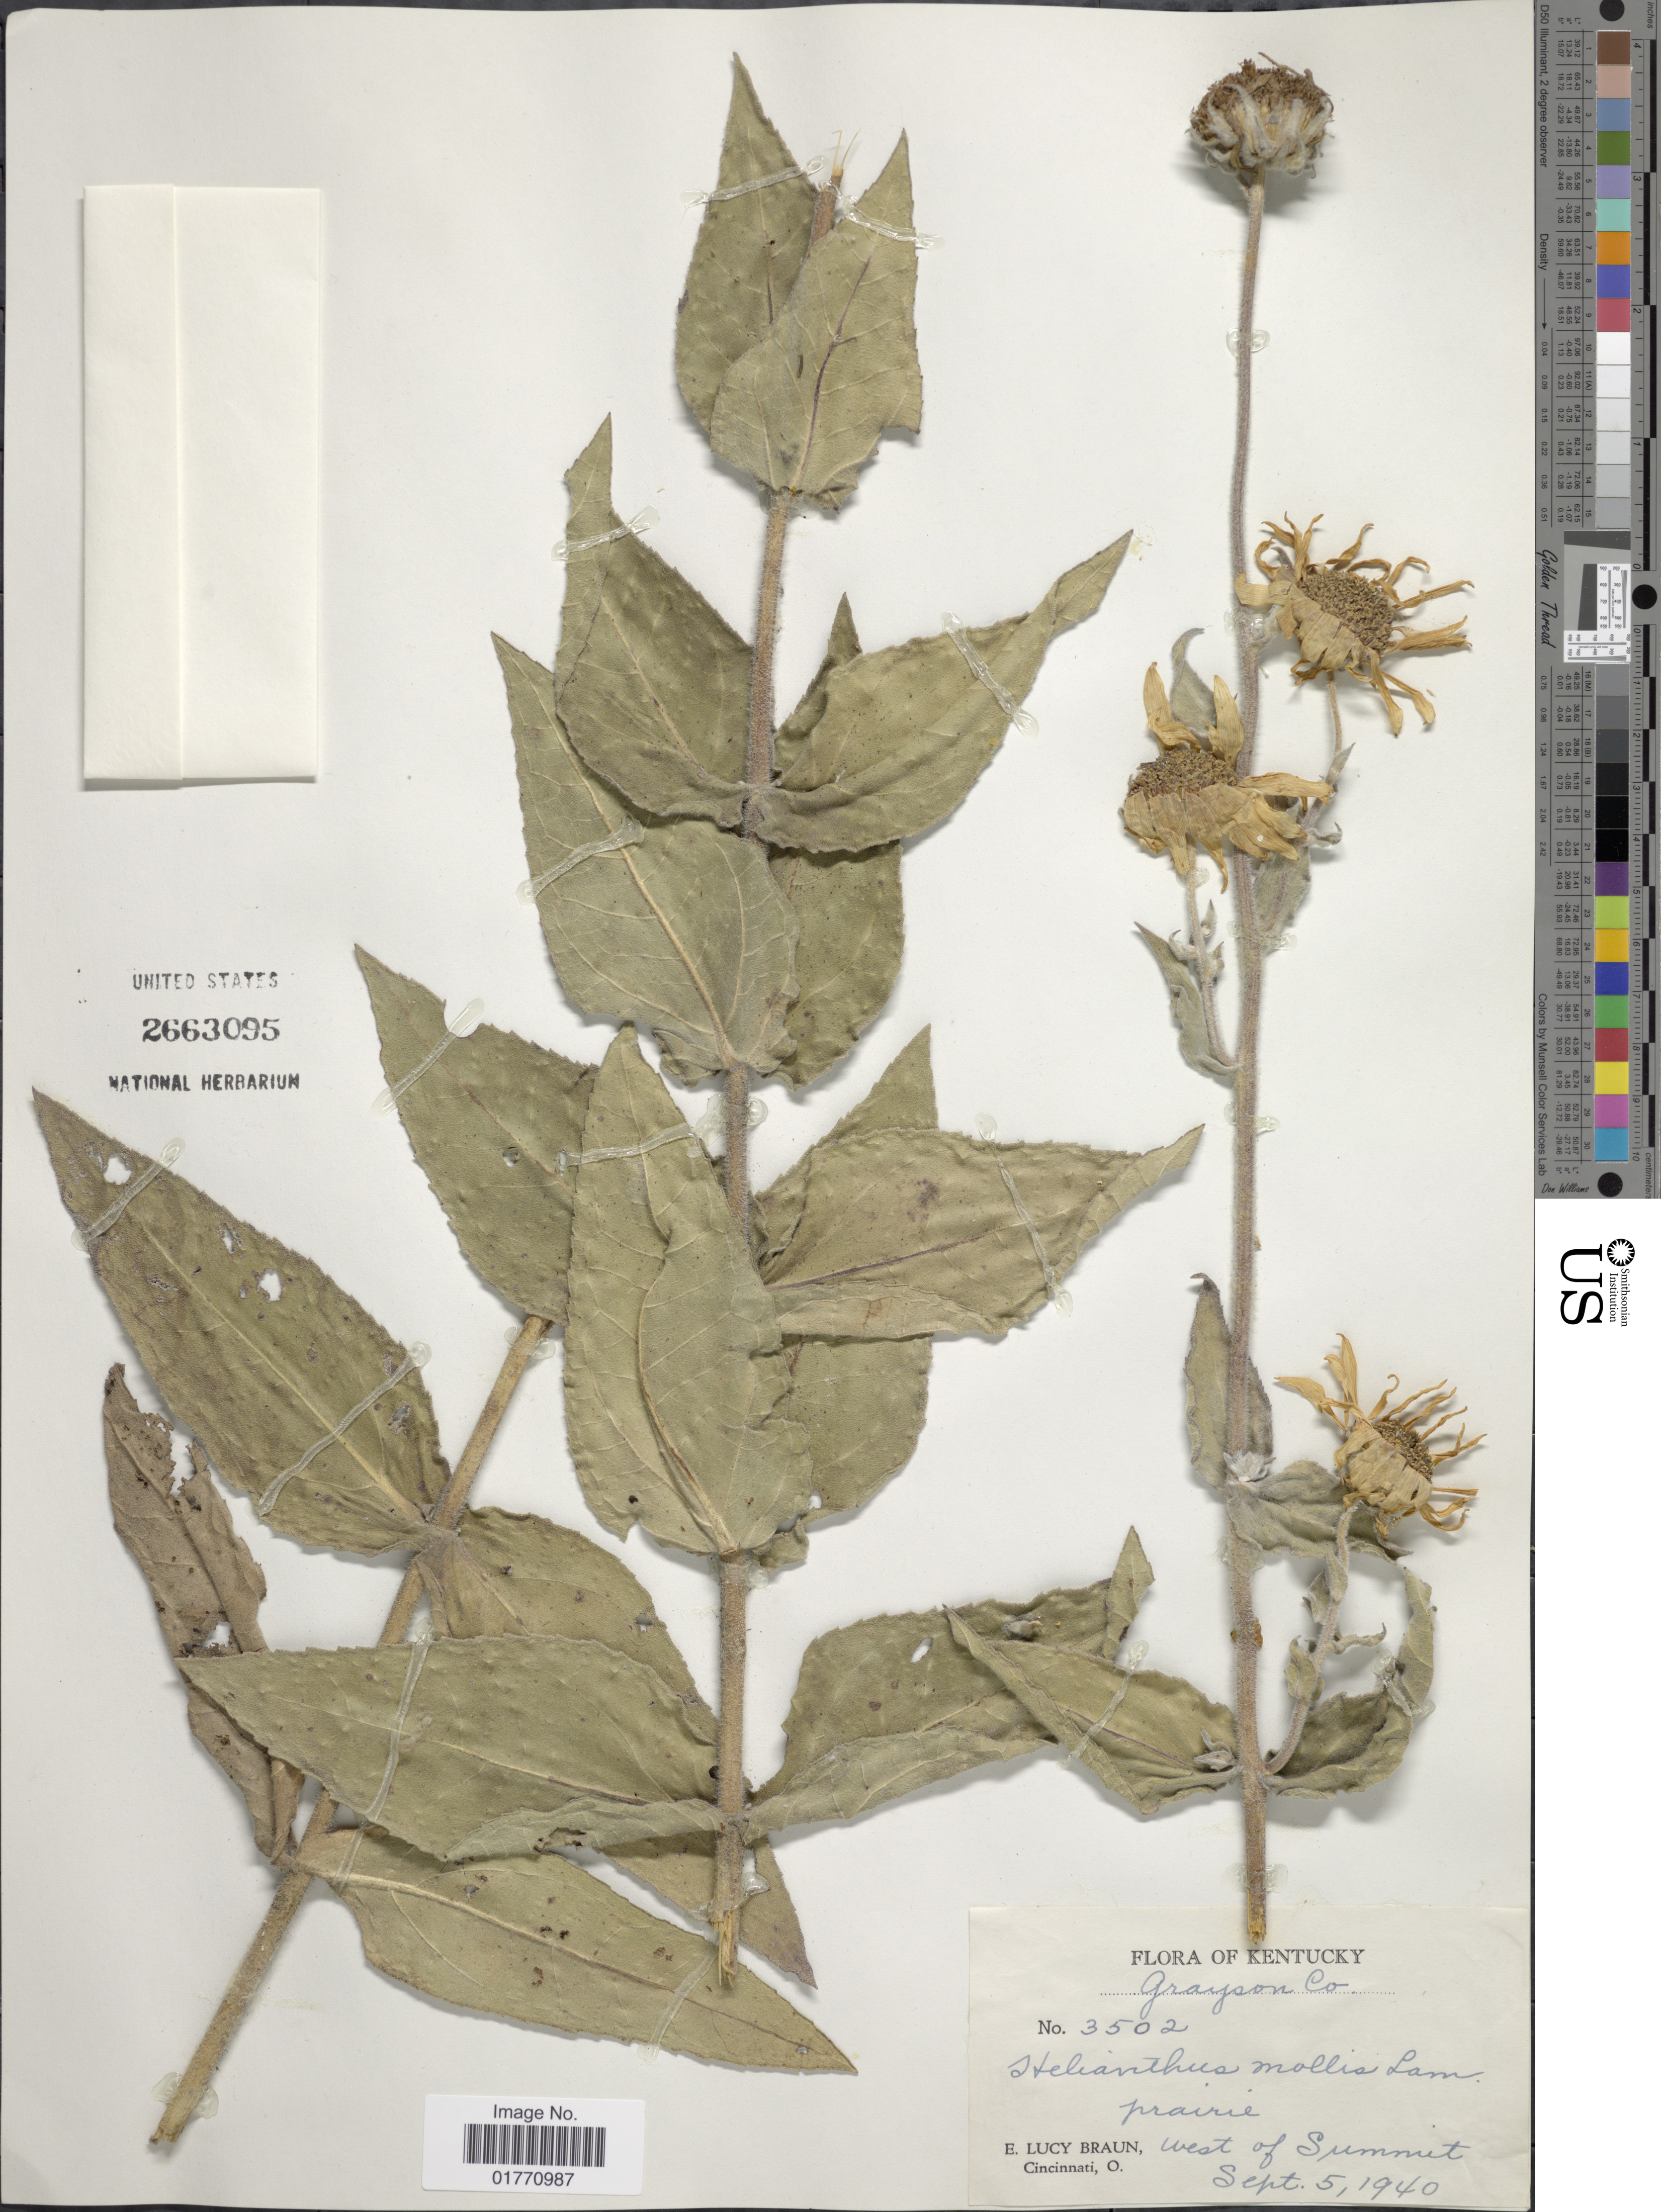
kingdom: Plantae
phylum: Tracheophyta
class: Magnoliopsida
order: Asterales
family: Asteraceae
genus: Helianthus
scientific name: Helianthus mollis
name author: Lam.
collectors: E. L. Braun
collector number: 3502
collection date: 1940-09-05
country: United States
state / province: Kentucky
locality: Grayson Co., prairie, west of Summit.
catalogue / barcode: US 2663095